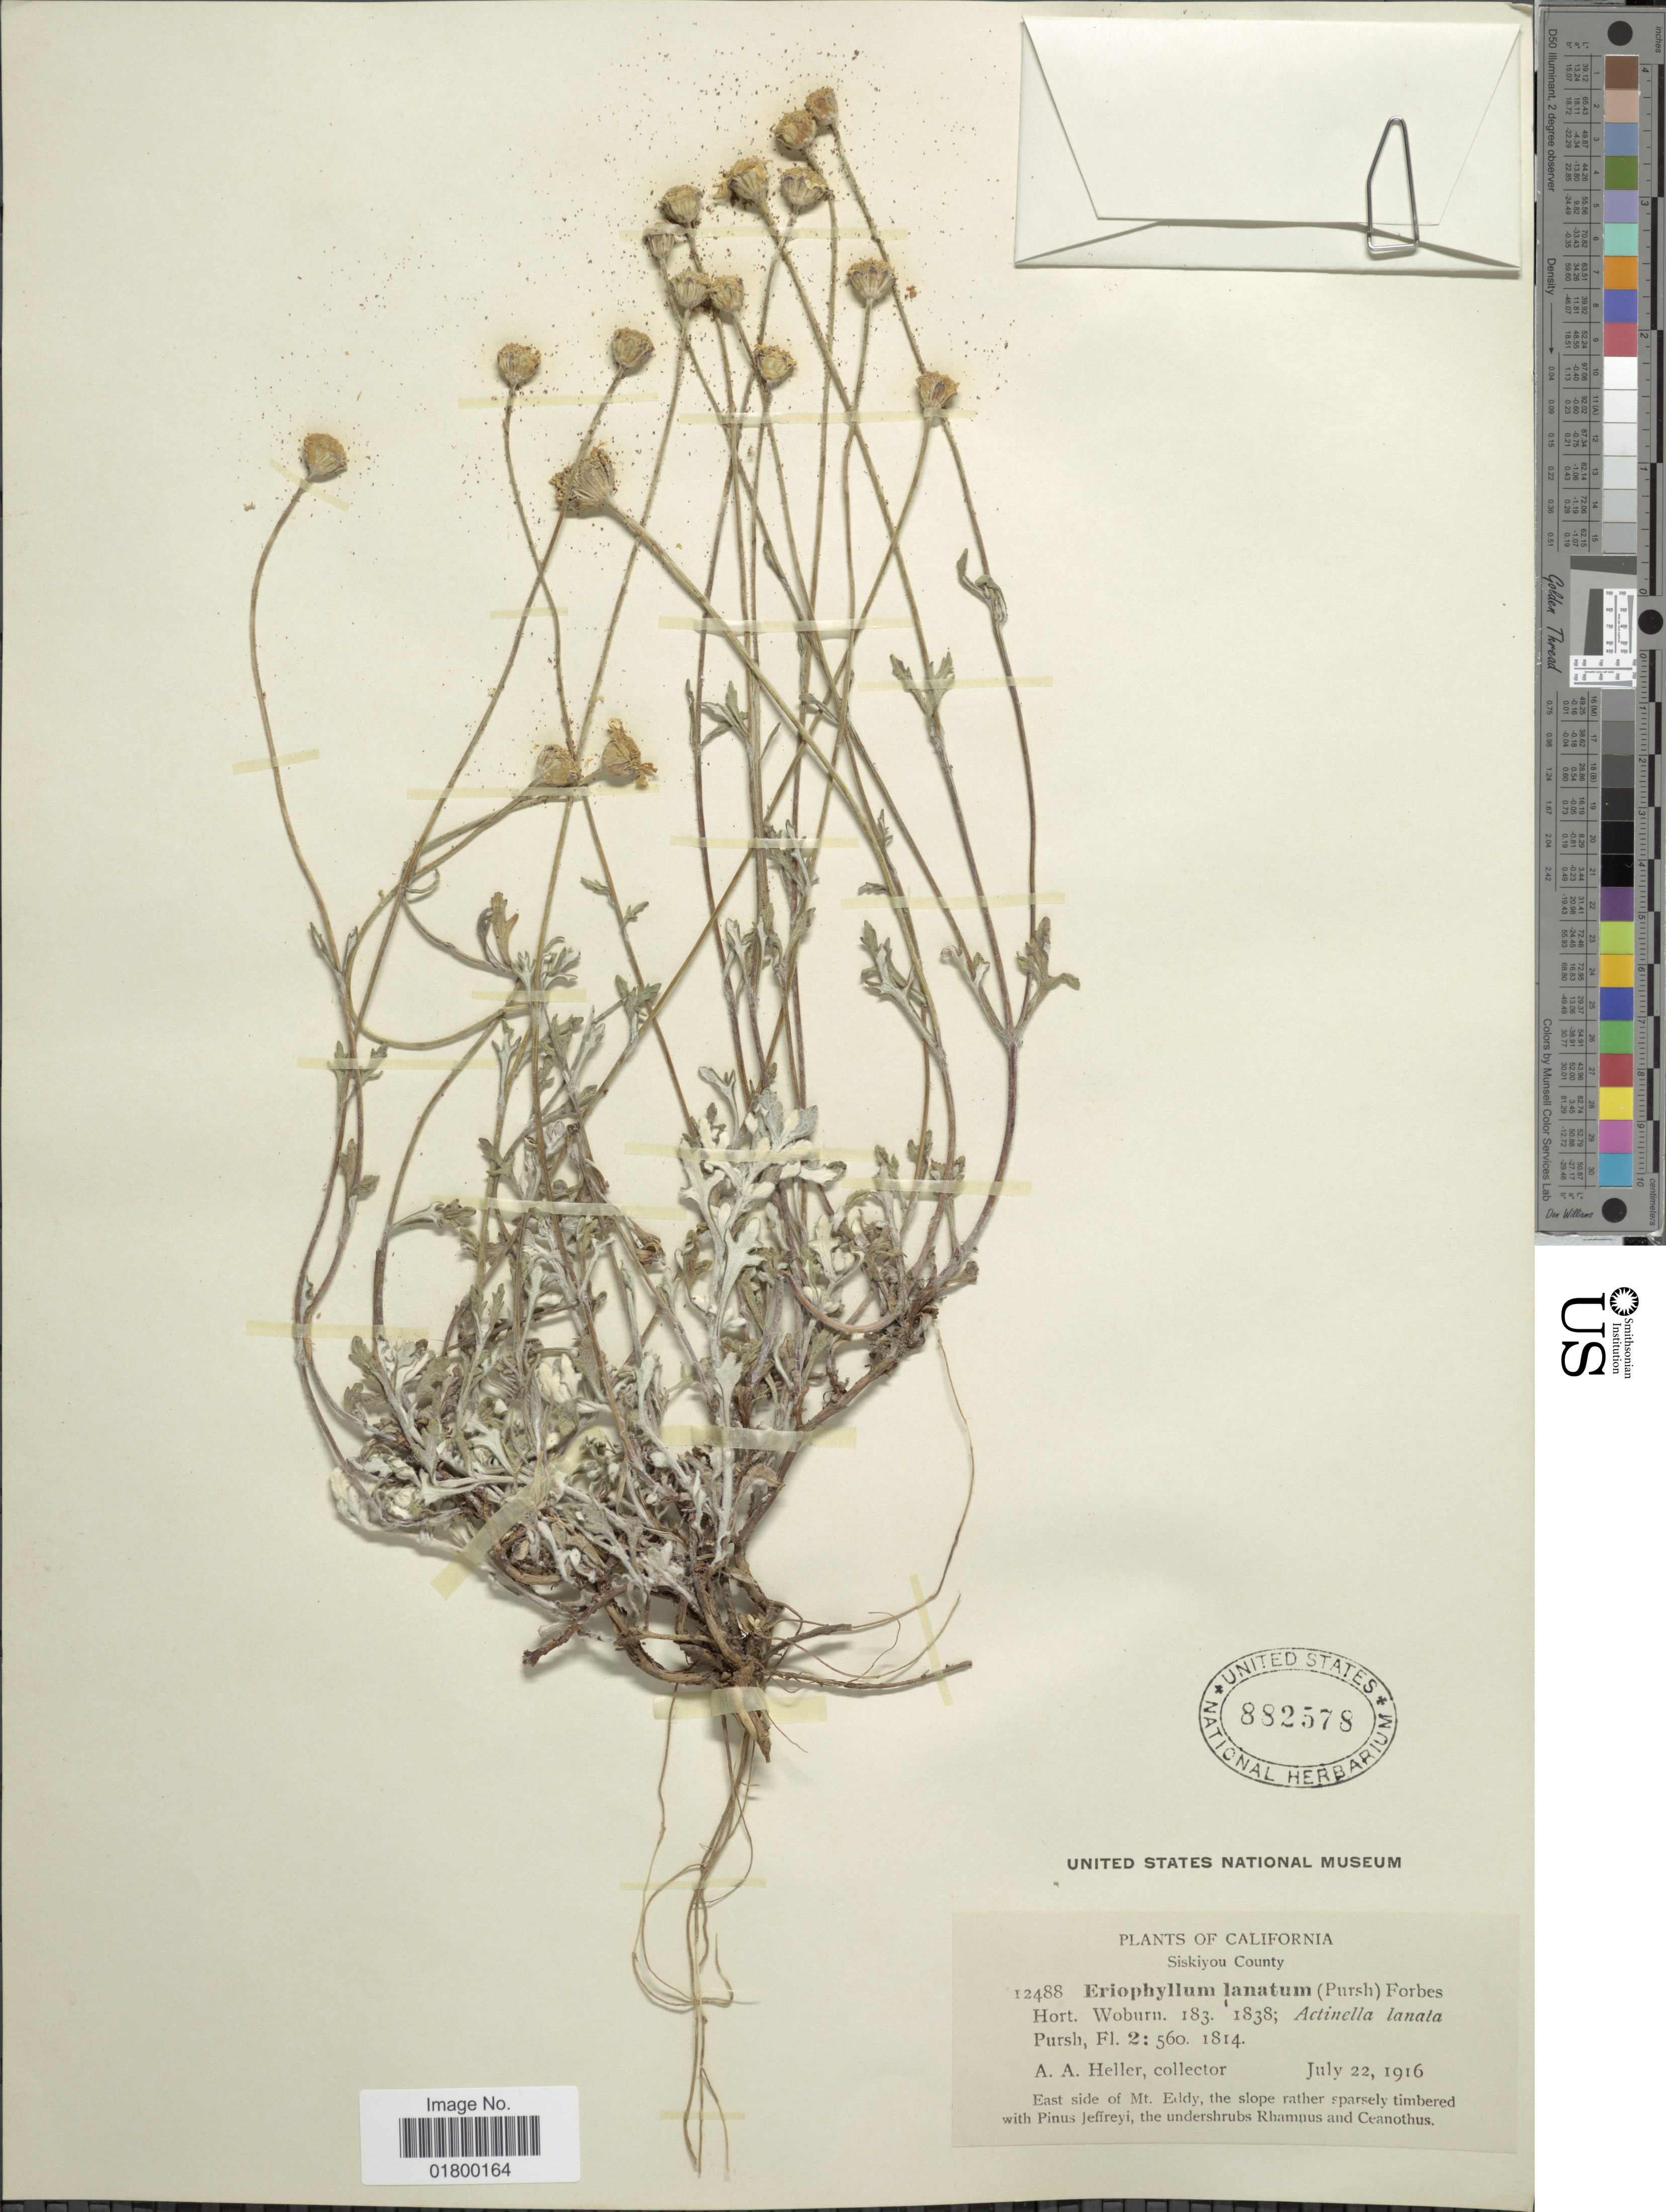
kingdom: Plantae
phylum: Tracheophyta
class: Magnoliopsida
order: Asterales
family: Asteraceae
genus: Eriophyllum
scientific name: Eriophyllum lanatum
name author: (Pursh) J. Forbes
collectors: A. A. Heller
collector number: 12488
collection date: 1916-07-22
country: United States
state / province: California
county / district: Siskiyou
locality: Siskiyou County, East side of Mt, Eddy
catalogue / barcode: US 882578